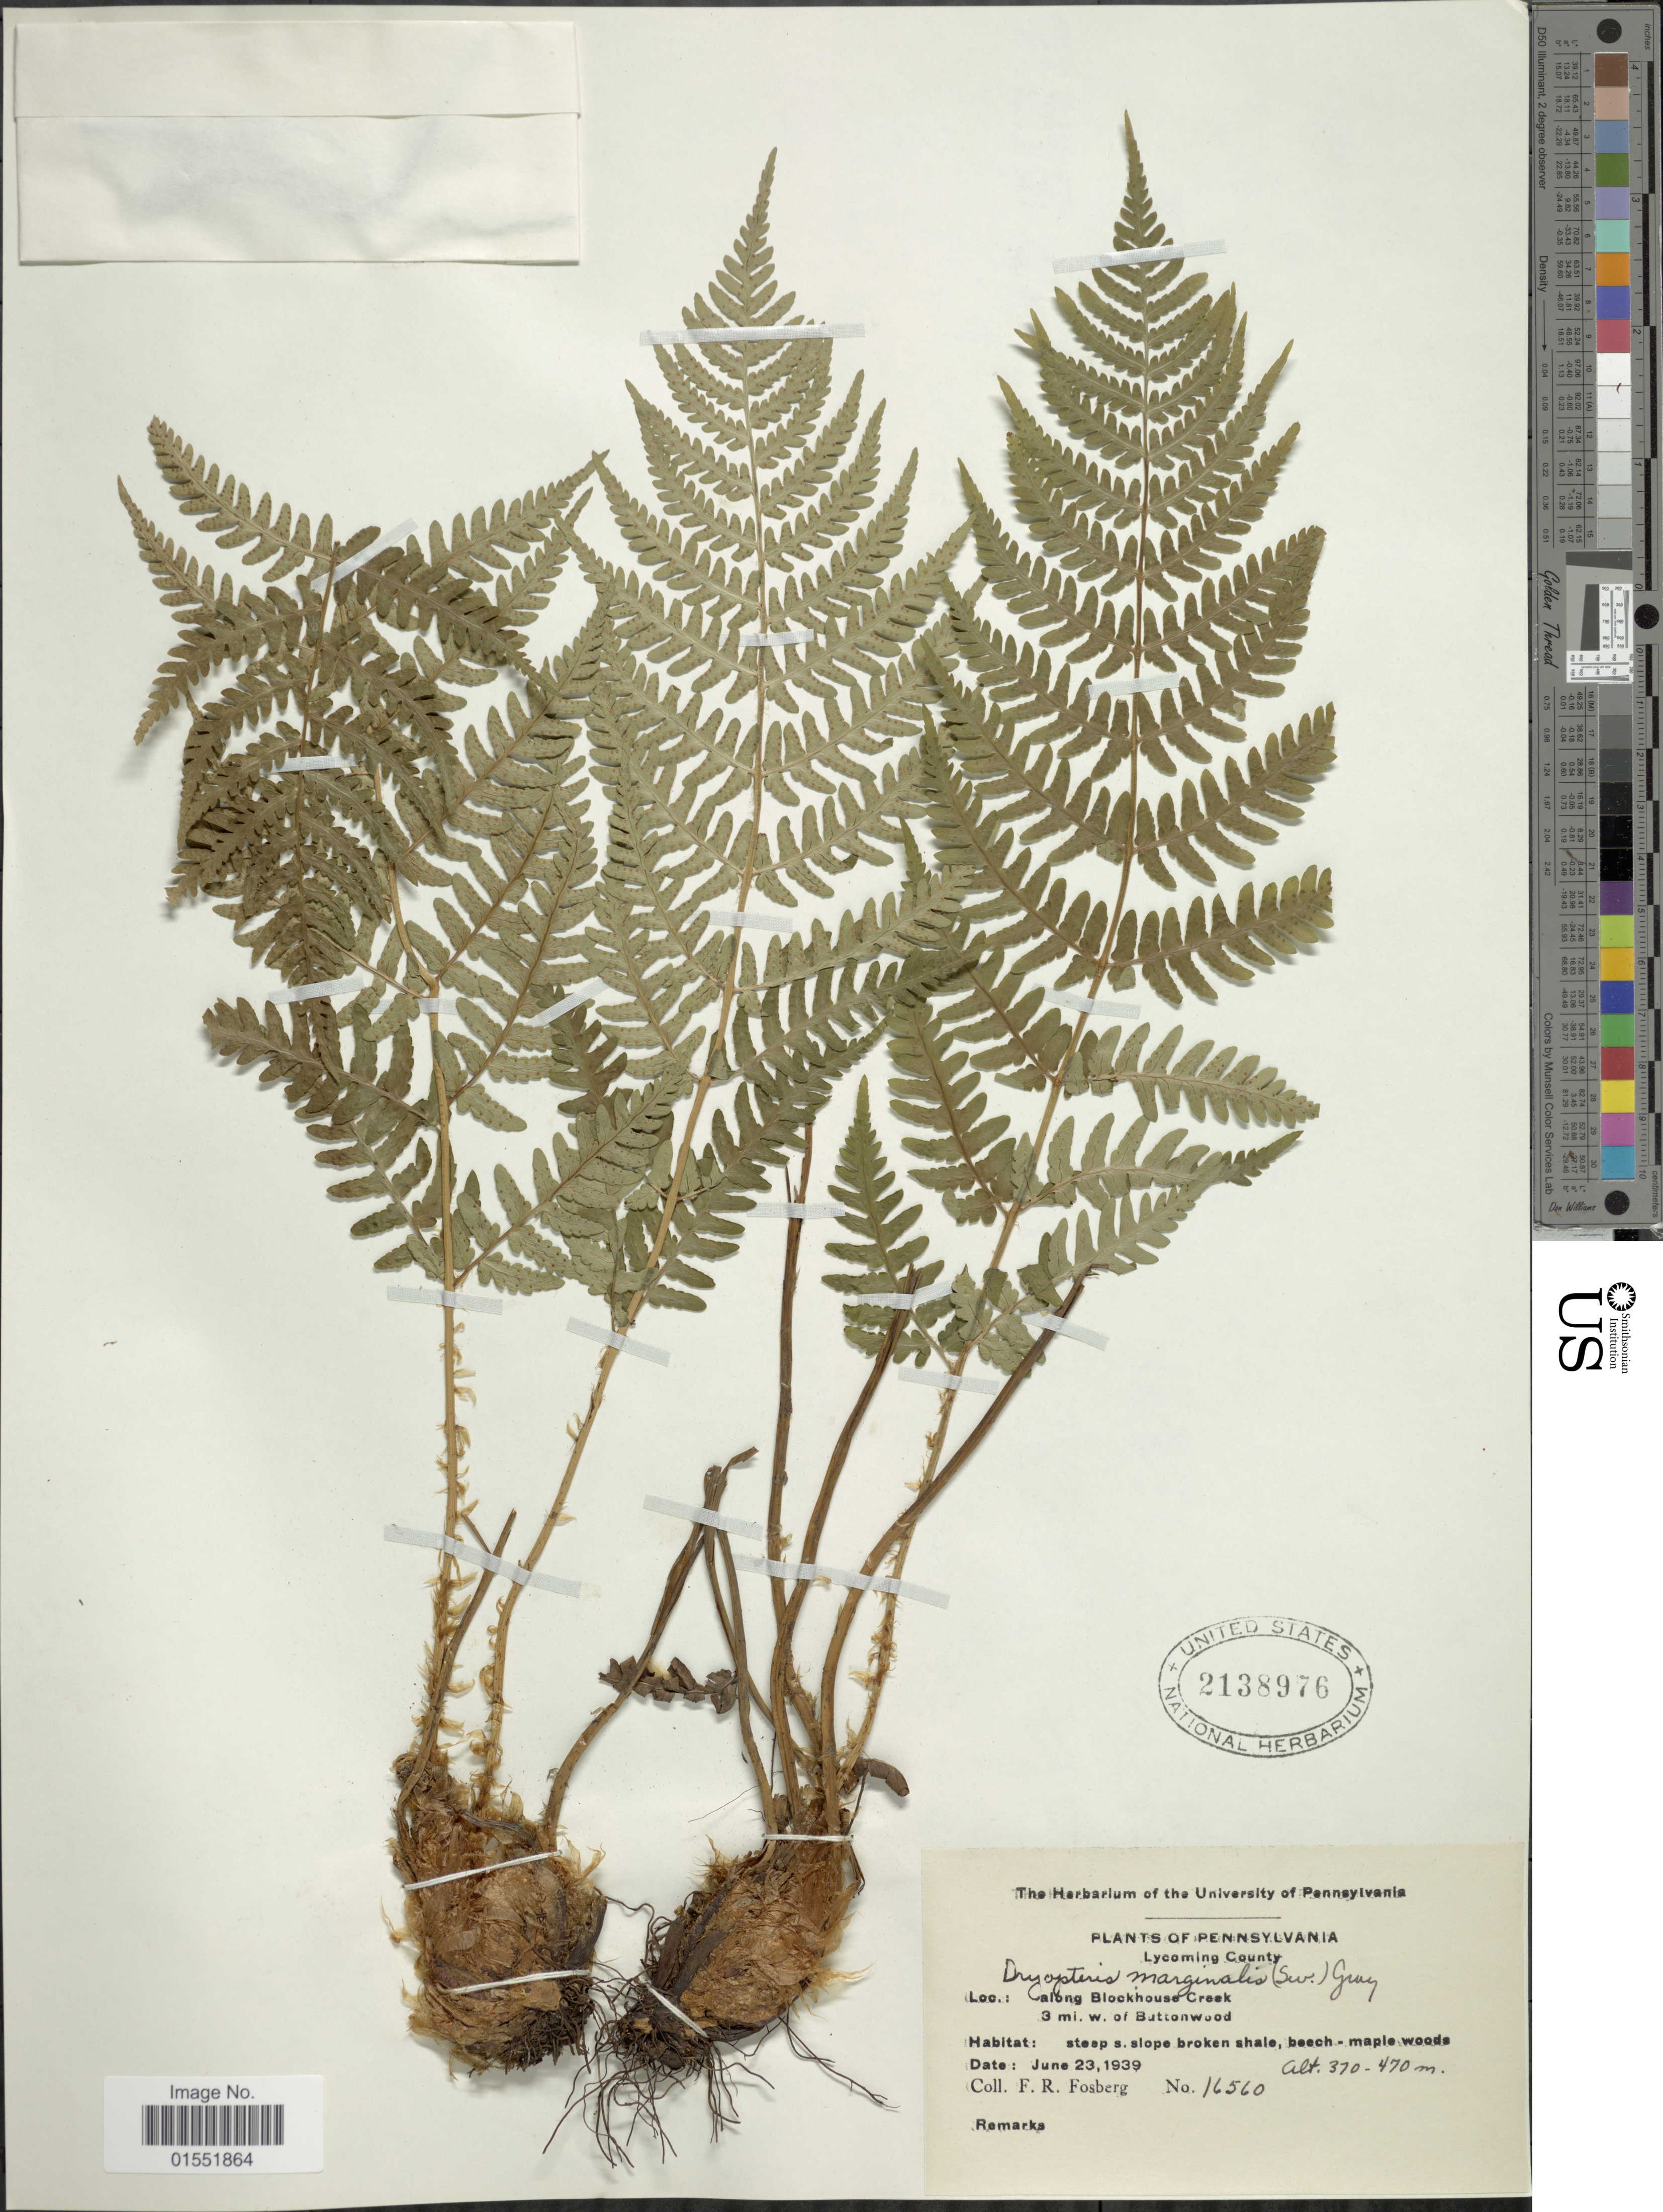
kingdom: Plantae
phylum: Tracheophyta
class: Polypodiopsida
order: Polypodiales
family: Dryopteridaceae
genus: Dryopteris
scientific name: Dryopteris marginalis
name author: (L.) A. Gray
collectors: F. R. Fosberg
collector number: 16560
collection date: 1939-06-23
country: United States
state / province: Pennsylvania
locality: Lycoming County. Along Blockhouse Creek. 3 mi. w. of Buttonwood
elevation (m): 370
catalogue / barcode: US 2138976